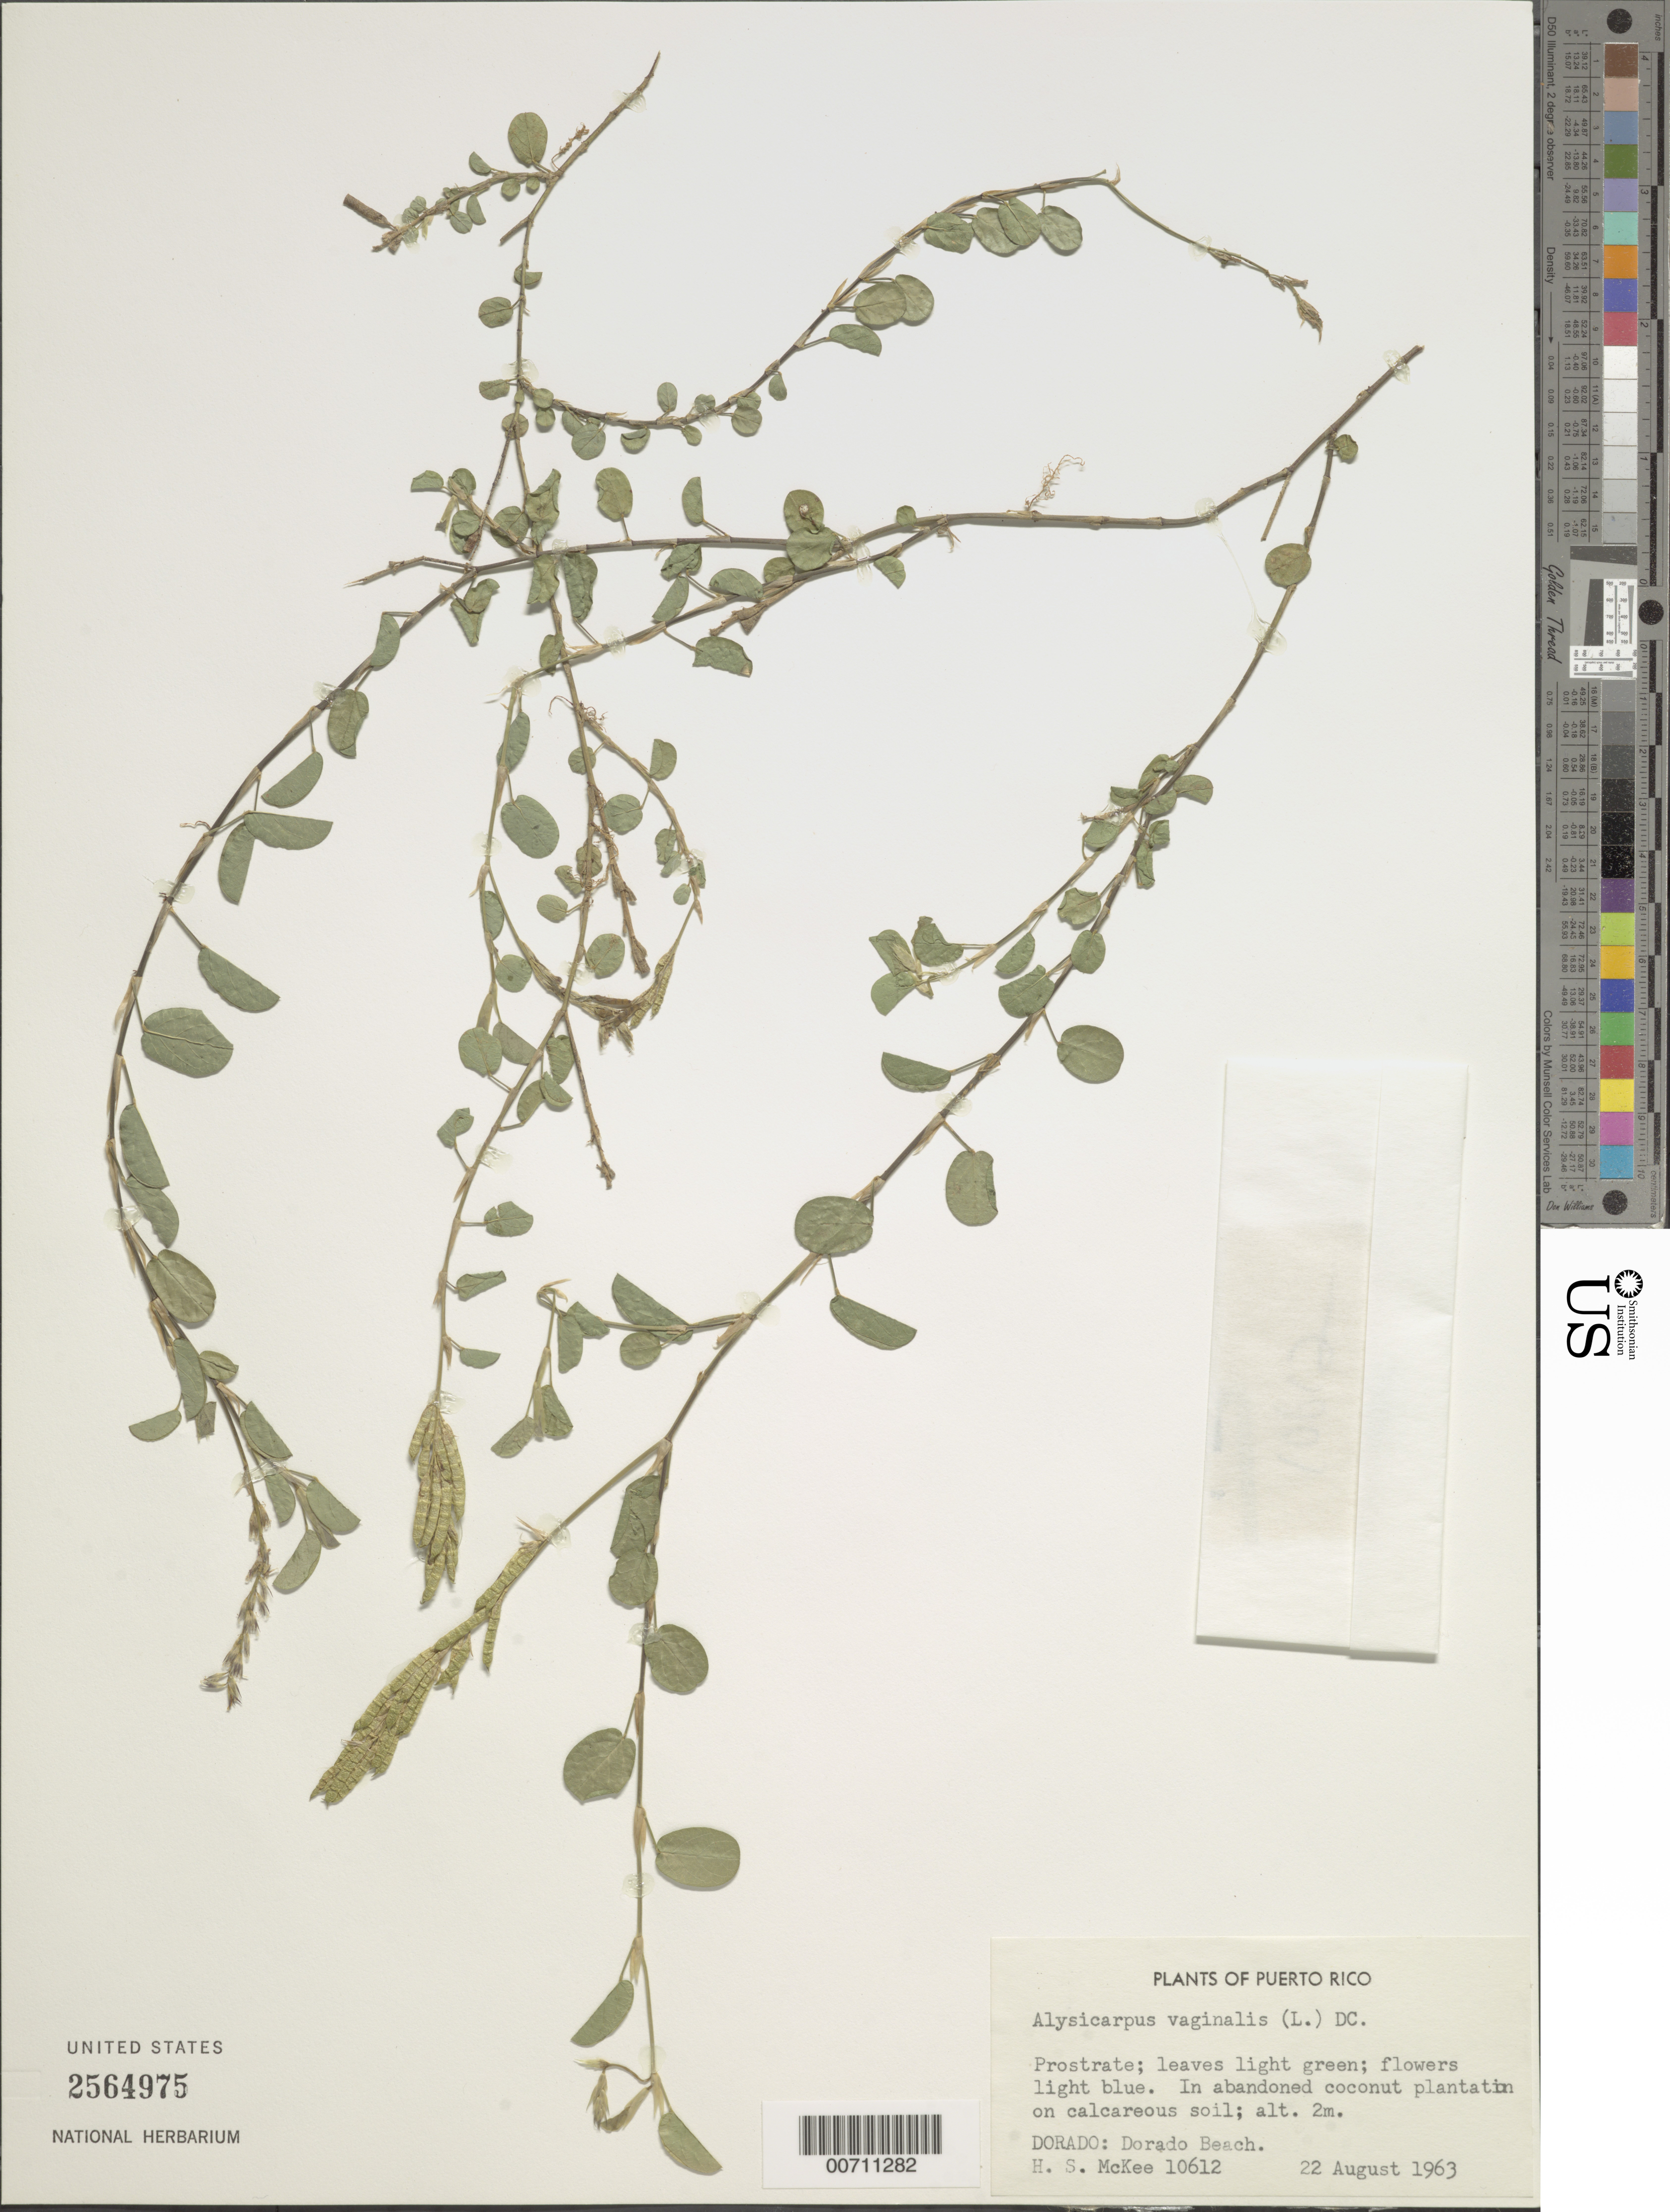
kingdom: Plantae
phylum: Tracheophyta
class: Magnoliopsida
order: Fabales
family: Fabaceae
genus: Alysicarpus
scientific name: Alysicarpus vaginalis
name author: (L.) DC.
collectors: H. S. MacKee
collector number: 10612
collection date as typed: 22 Aug 1963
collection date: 1963-08-22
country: Puerto Rico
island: Greater Antilles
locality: Dorado: Dorado Beach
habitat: In abandoned coconut plantation on calcareous soil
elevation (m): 2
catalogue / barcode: US 2564975